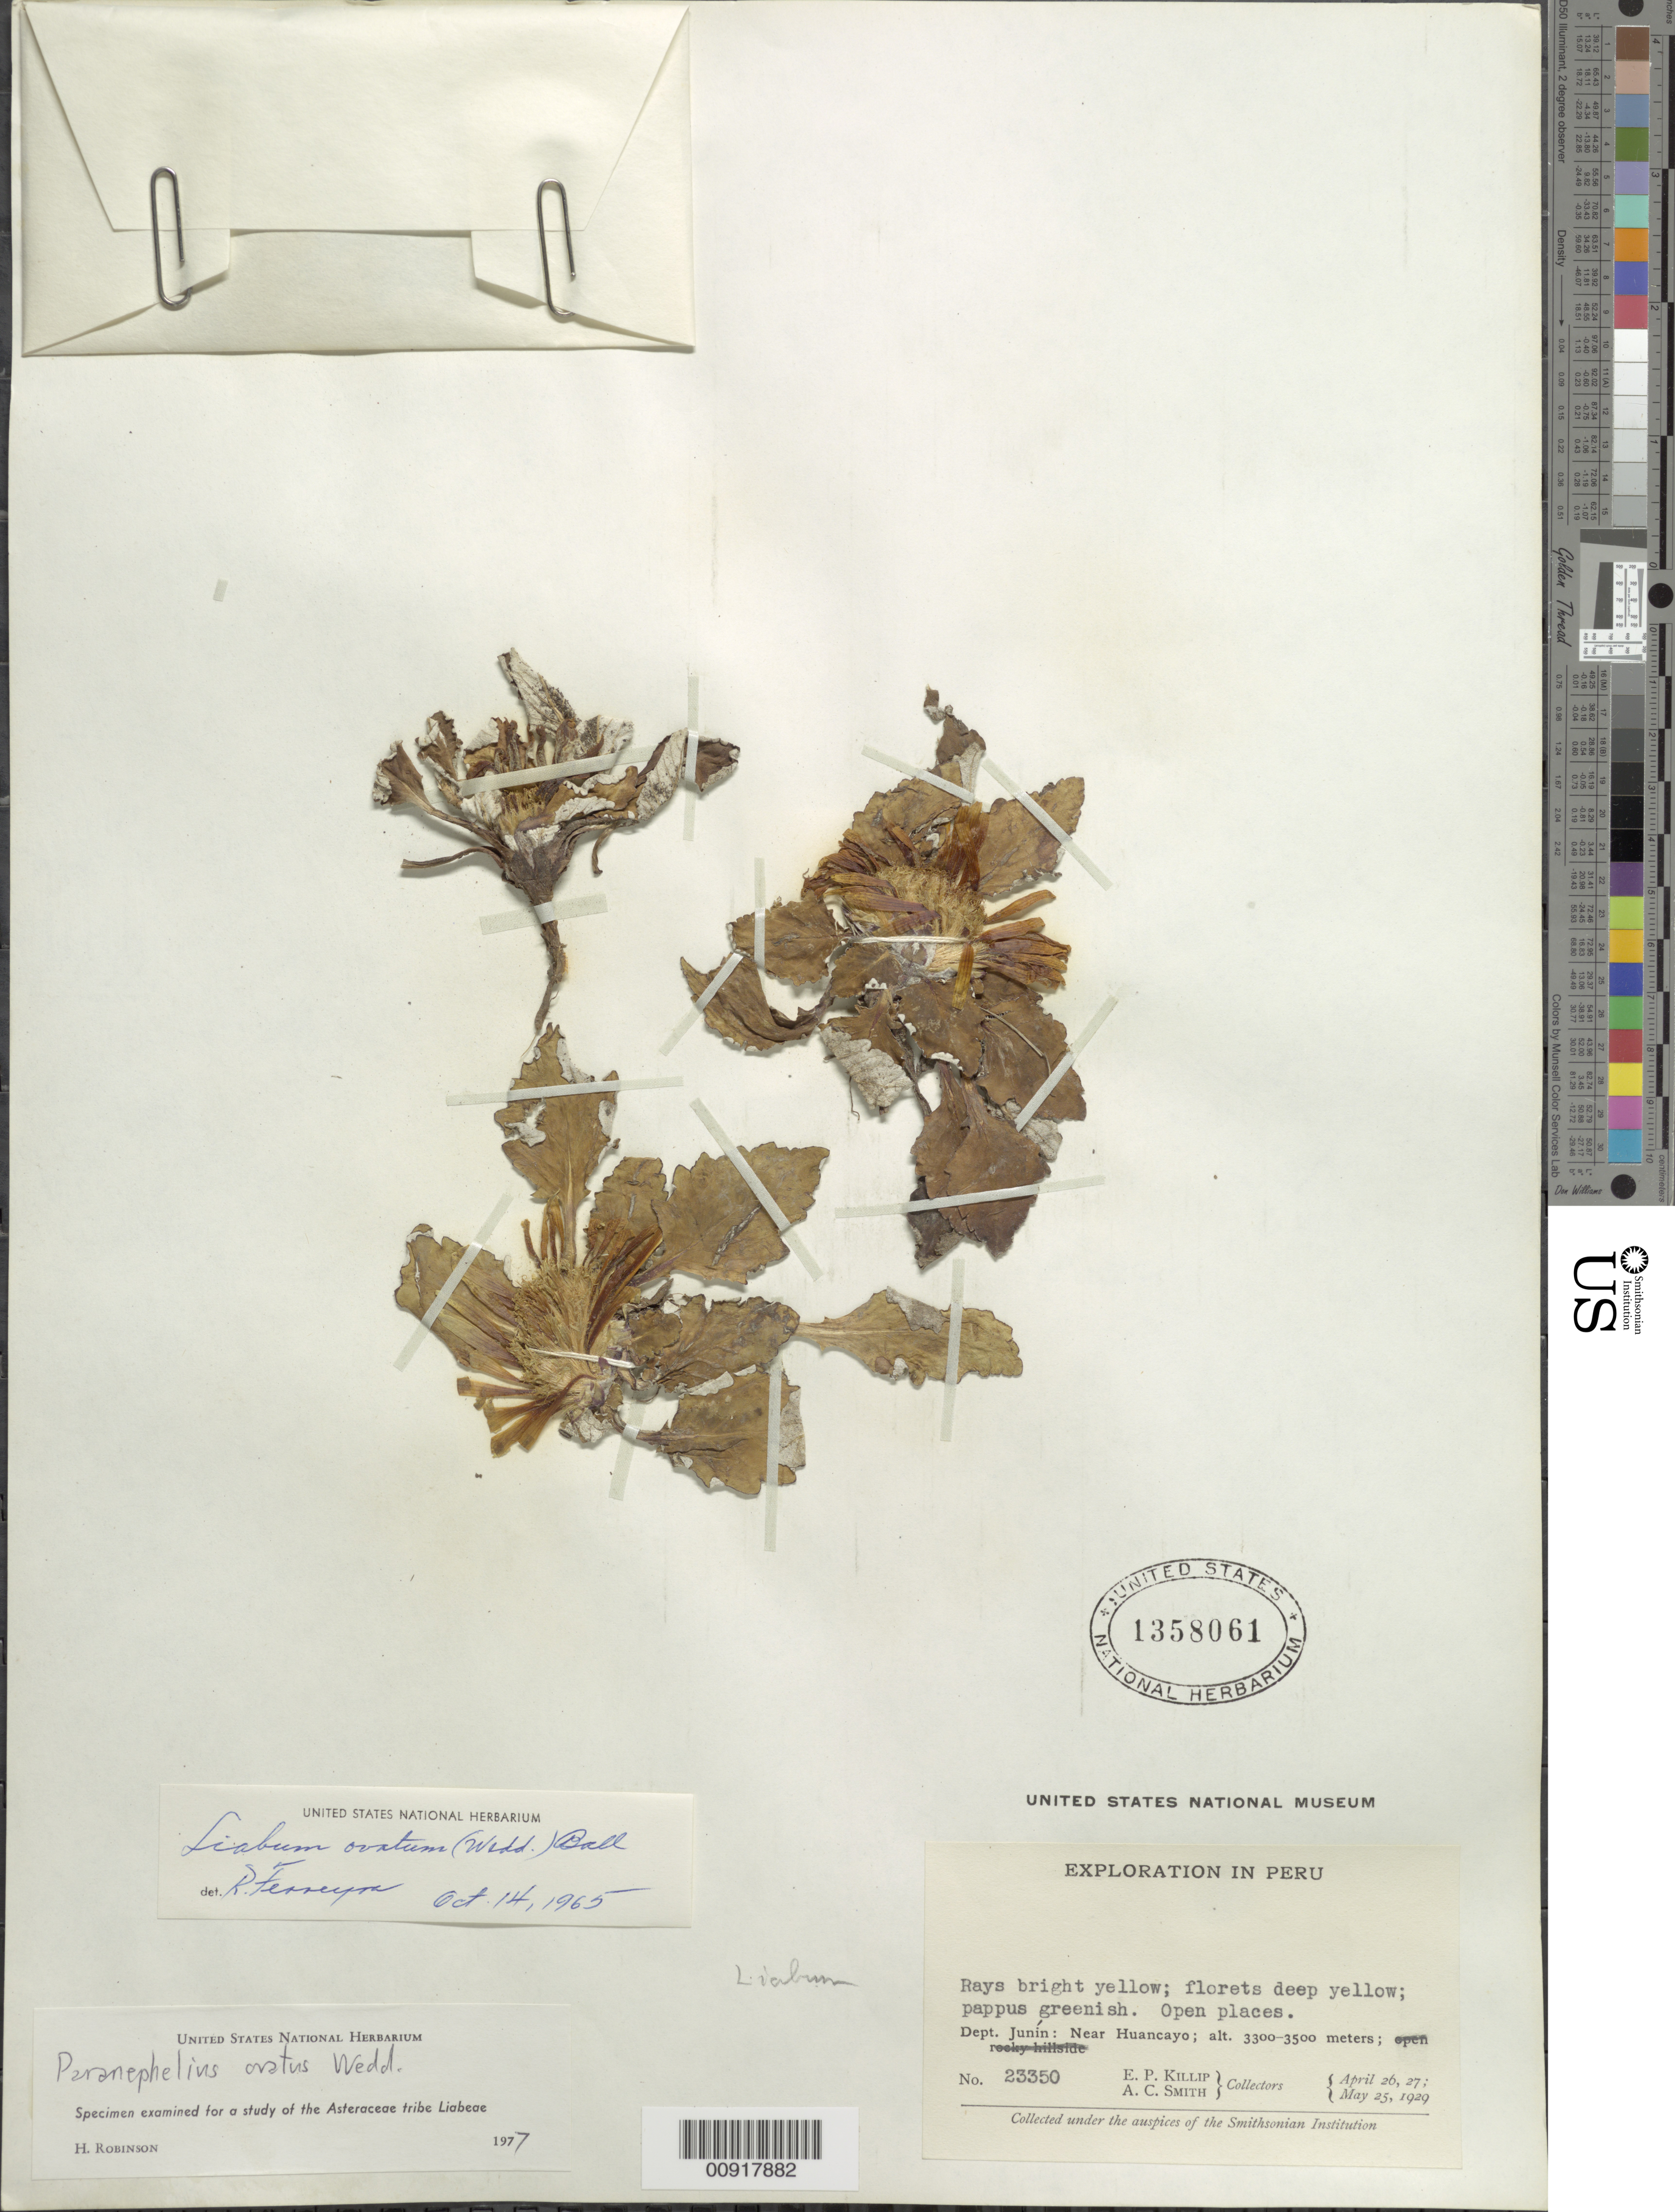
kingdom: Plantae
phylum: Tracheophyta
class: Magnoliopsida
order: Asterales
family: Asteraceae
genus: Paranephelius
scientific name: Paranephelius ovatus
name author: A. Gray ex Wedd.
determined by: Robinson, Harold E., (US)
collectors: E. P. Killip & A. C. Smith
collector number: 23350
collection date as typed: April 1929 to May 1929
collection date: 1929-04/1929-05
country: Peru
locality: Dpto. Junín, near Huyancayo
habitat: Open places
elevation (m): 3300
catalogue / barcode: US 1358061